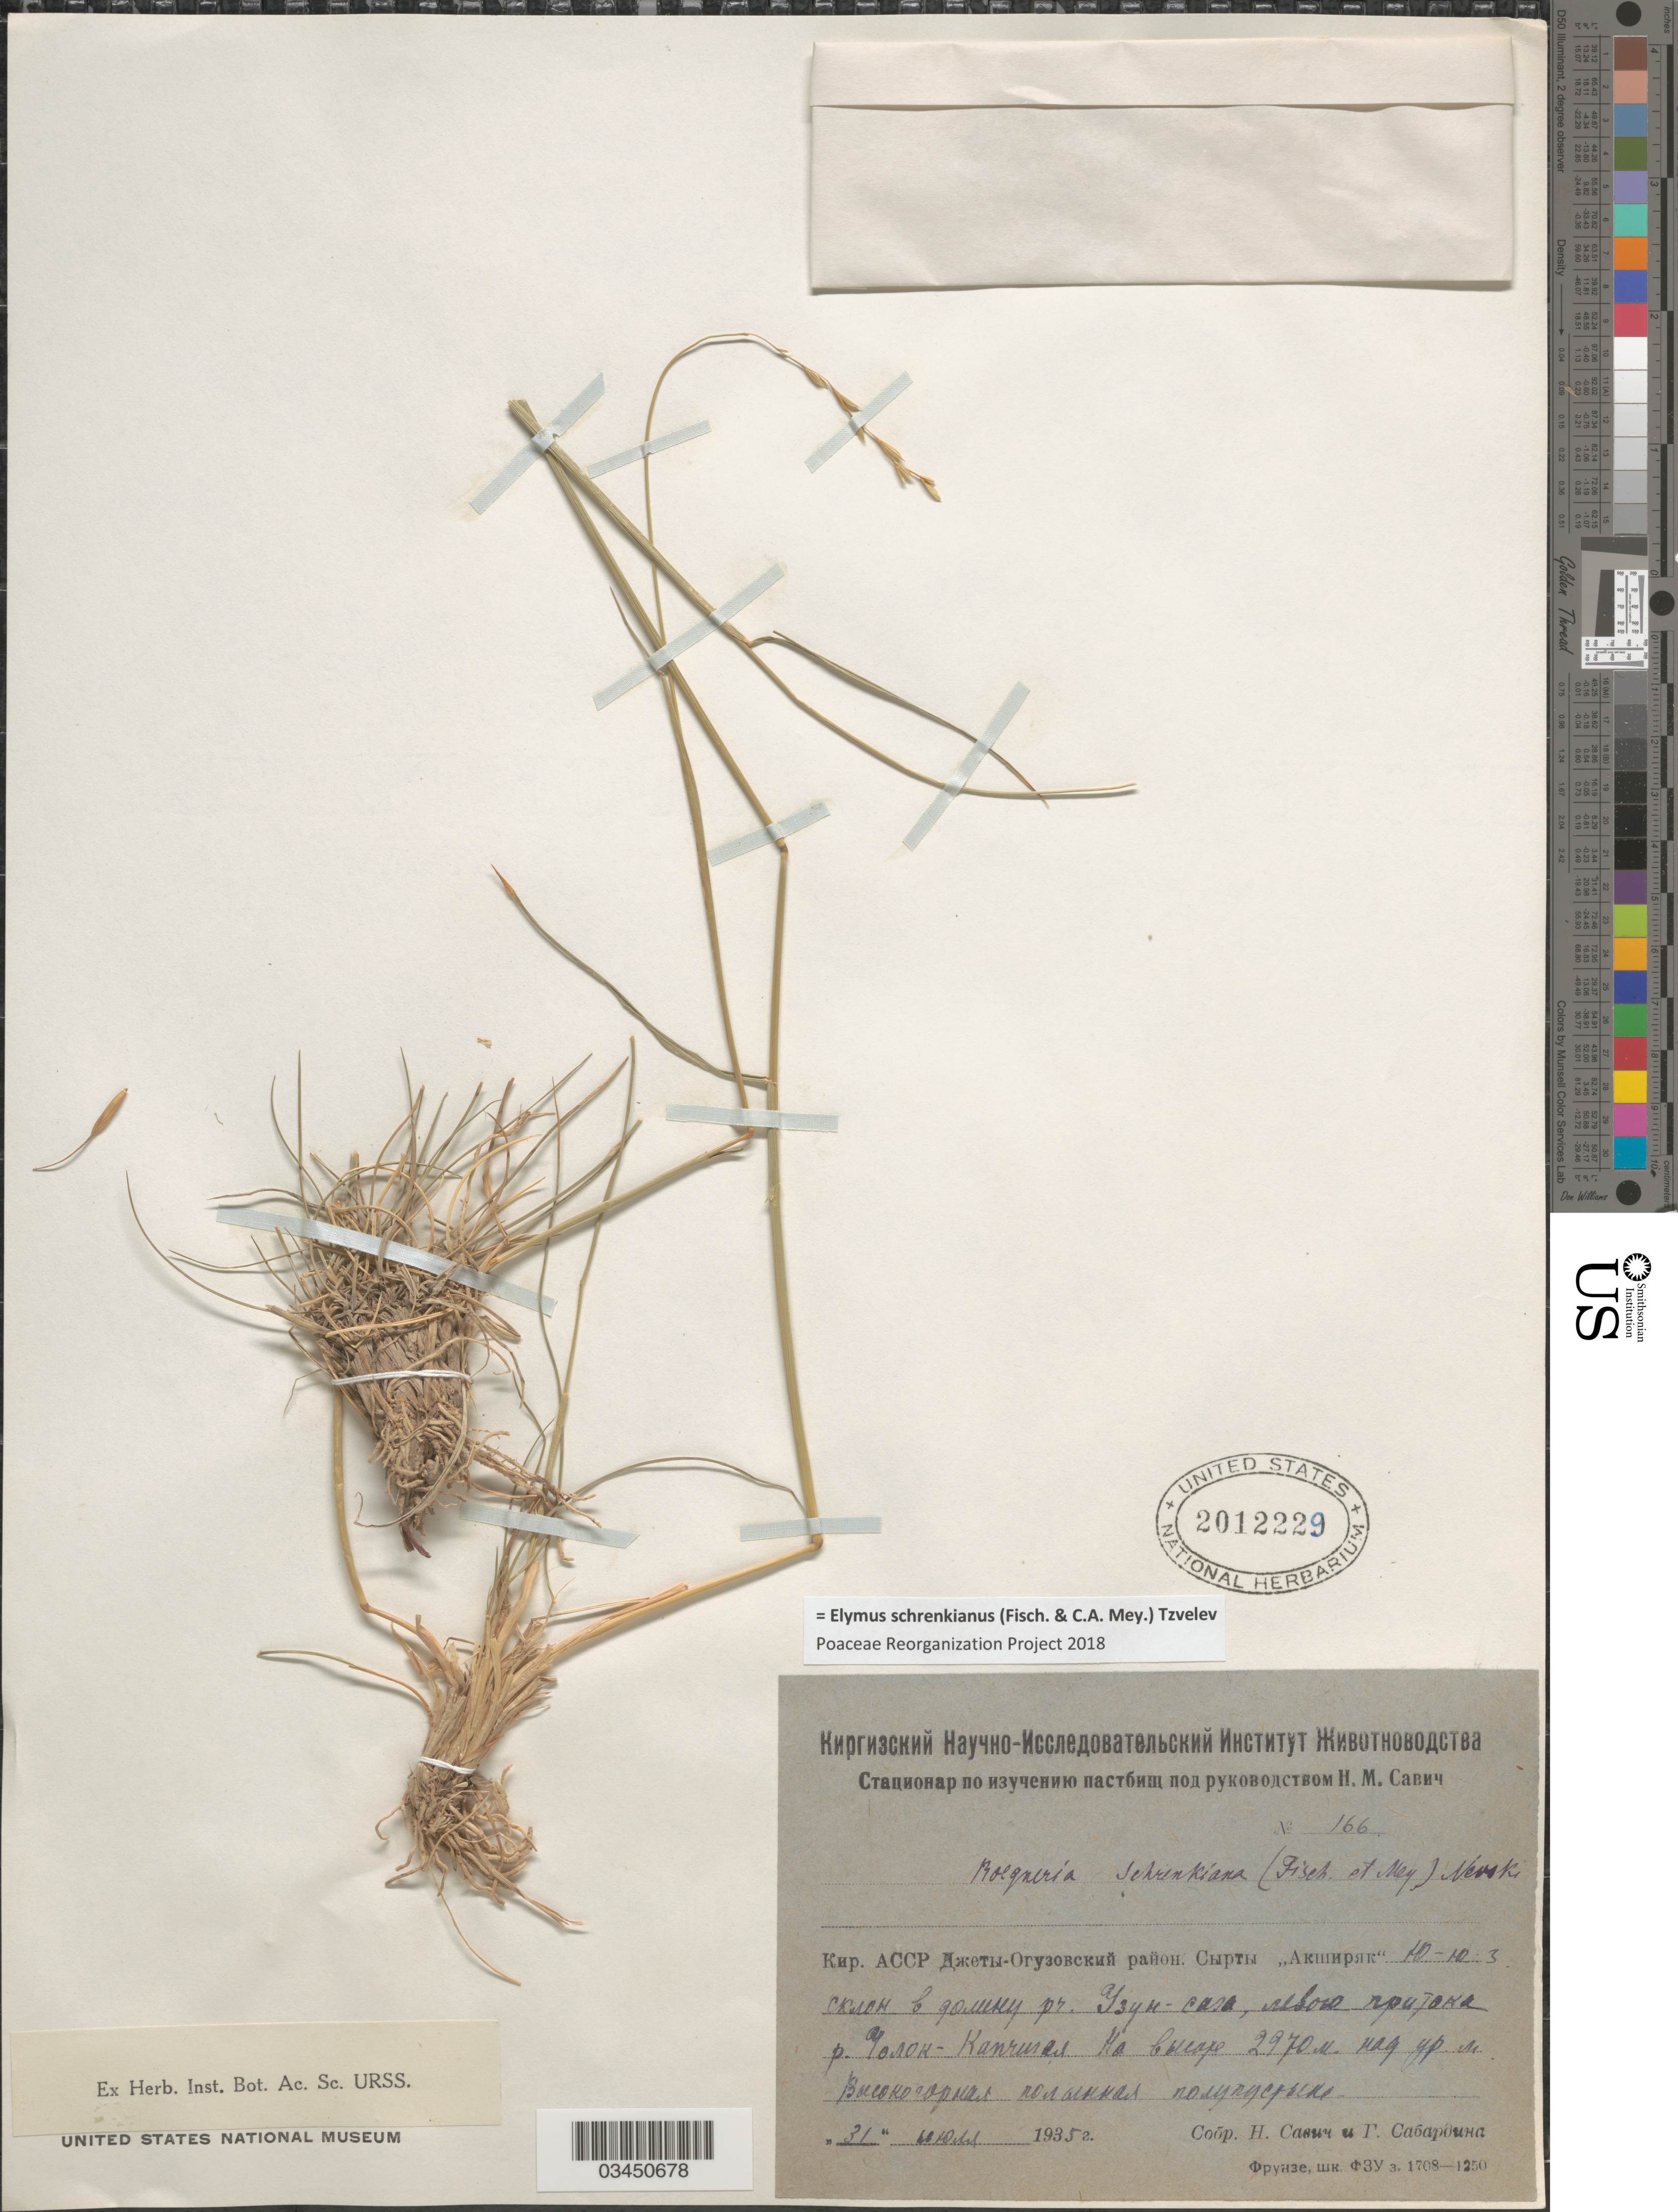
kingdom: Plantae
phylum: Tracheophyta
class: Liliopsida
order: Poales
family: Poaceae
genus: Elymus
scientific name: Elymus schrenkianus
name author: (Fisch. & C.A. Mey.) Tzvelev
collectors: N. Savich & G. Sabardina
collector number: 166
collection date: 1935-07-31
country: Kyrgyzstan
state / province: Ysyk-Kol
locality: Jeti-Oguz District, SSW of Uzun-sag, left tributary of river Cholok- Kapchigal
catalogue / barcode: US 2012229